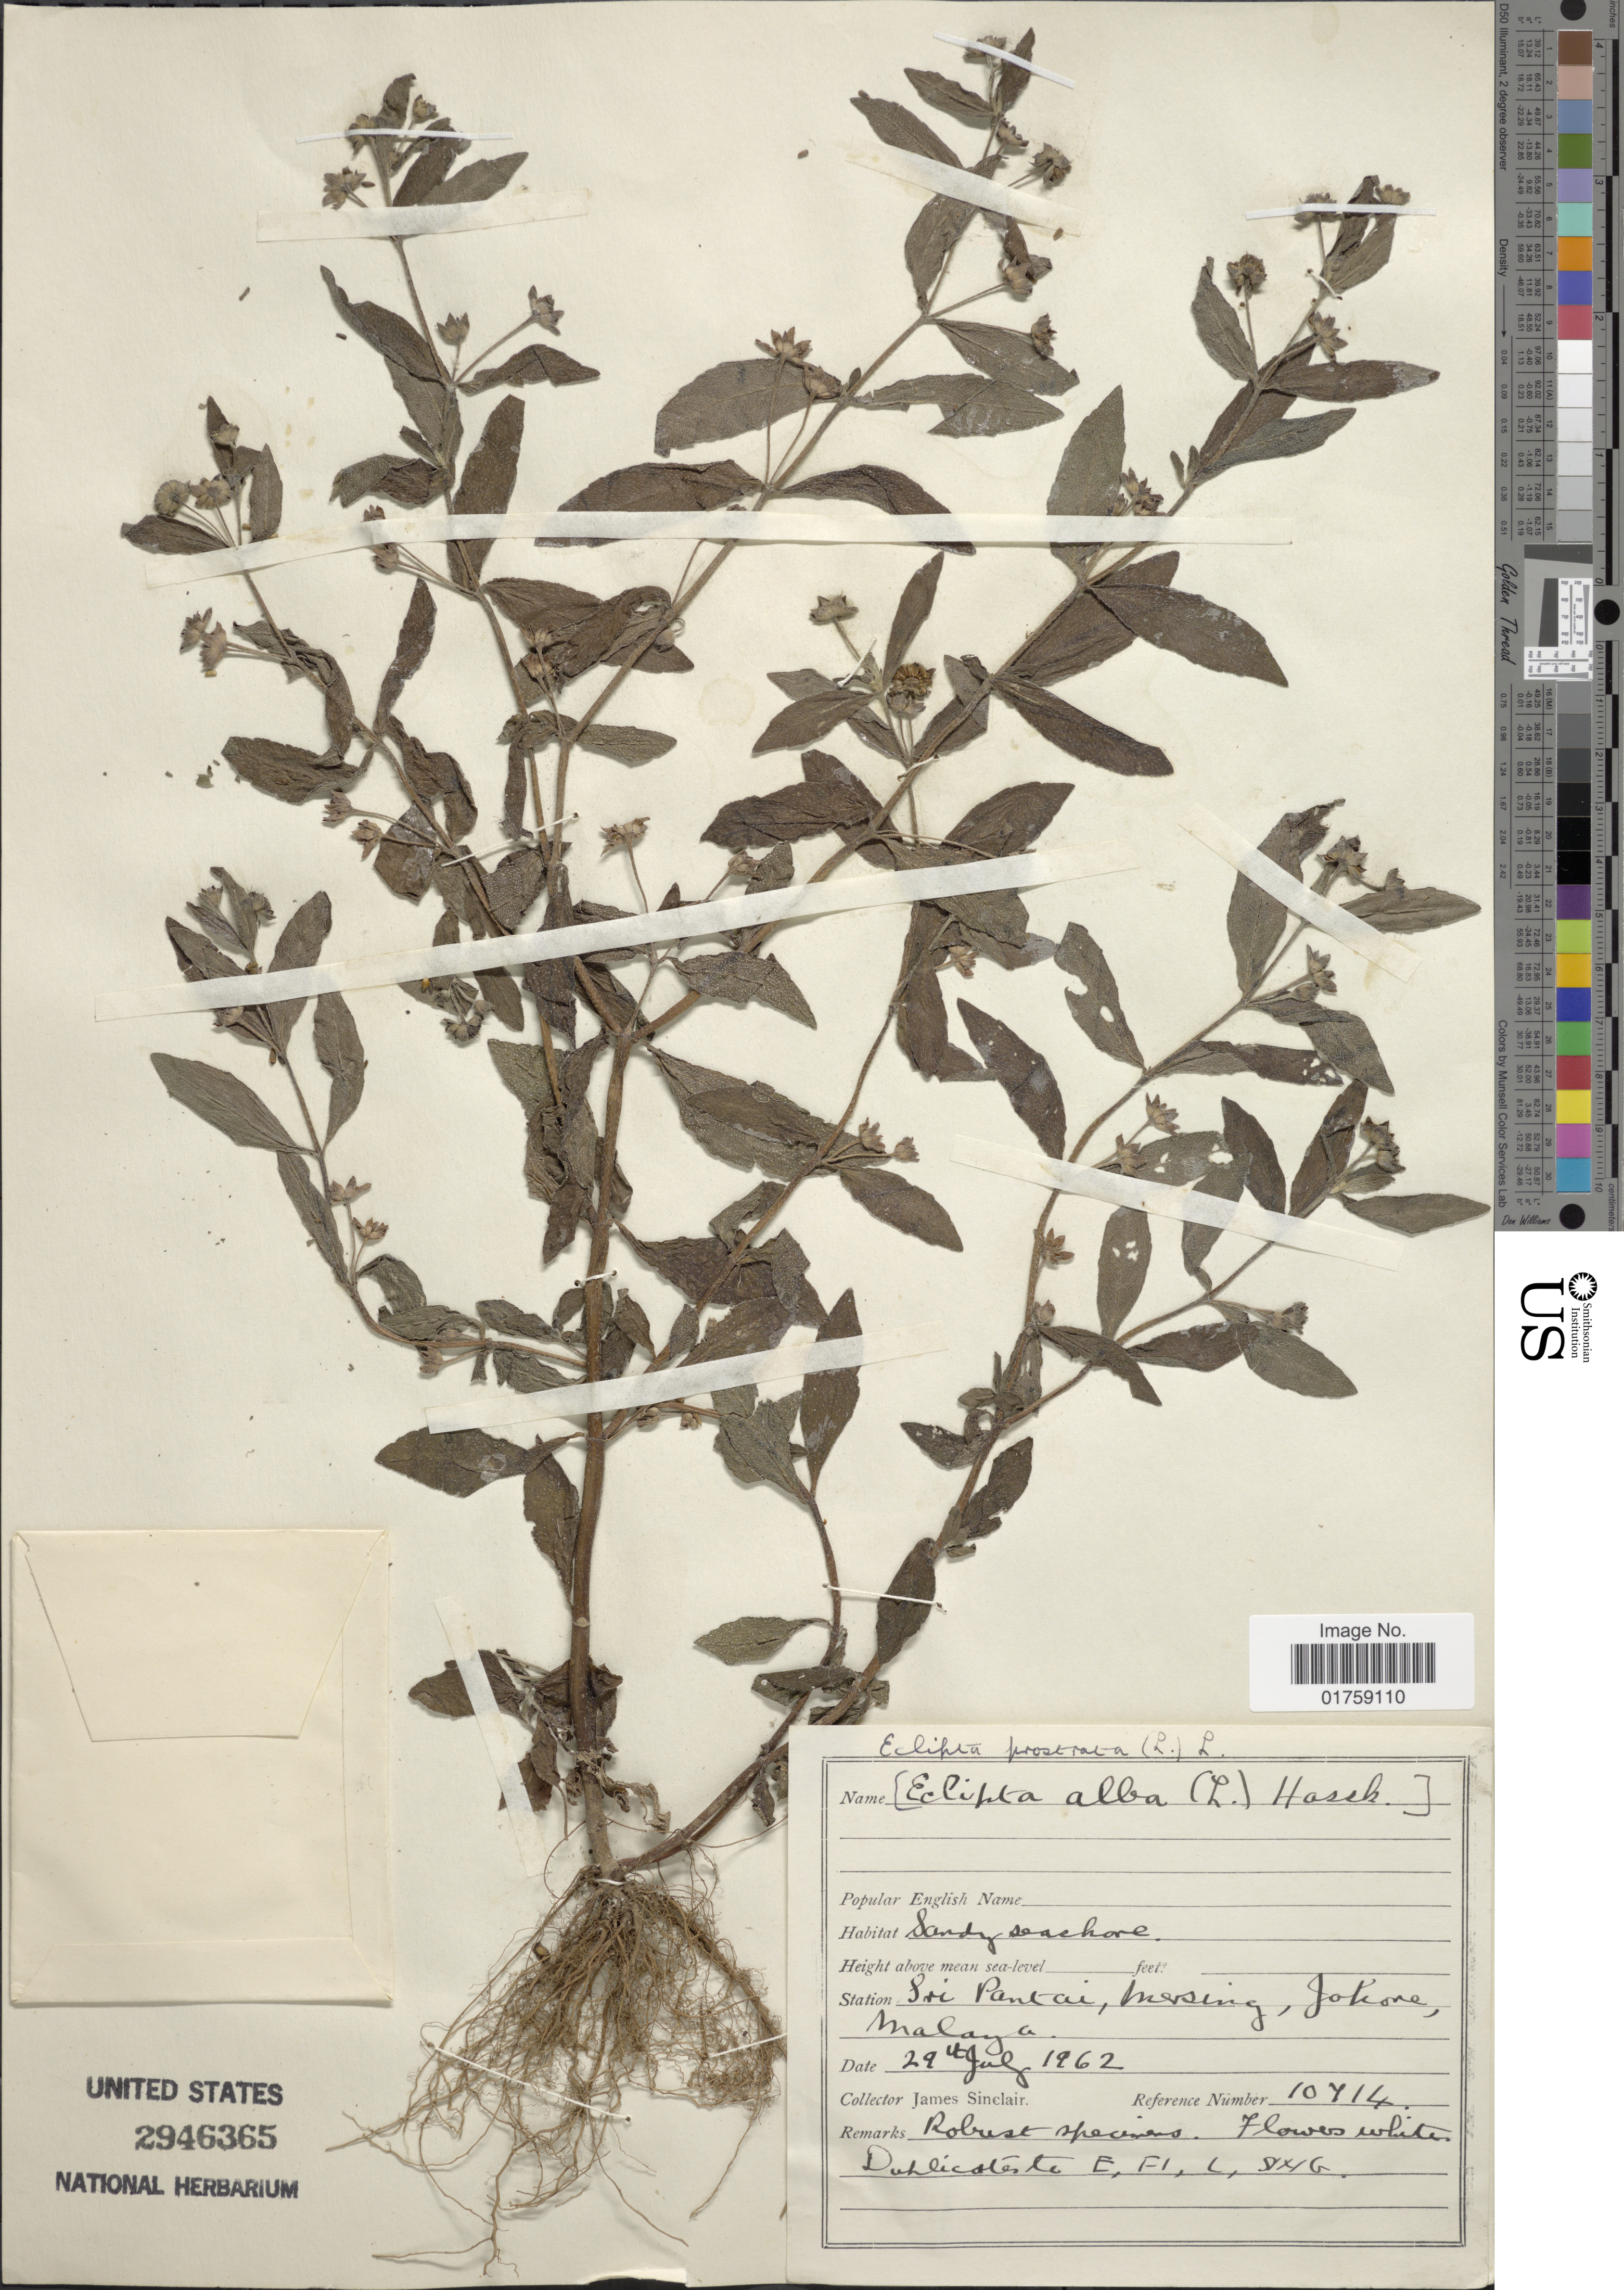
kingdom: Plantae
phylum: Tracheophyta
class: Magnoliopsida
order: Asterales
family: Asteraceae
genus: Eclipta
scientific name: Eclipta prostrata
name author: (L.) L.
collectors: J. Sinclair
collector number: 10714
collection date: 1962-07-29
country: Malaysia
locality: Soi Pantai, Mesing, Jokone, Malaya.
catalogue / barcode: US 2946365